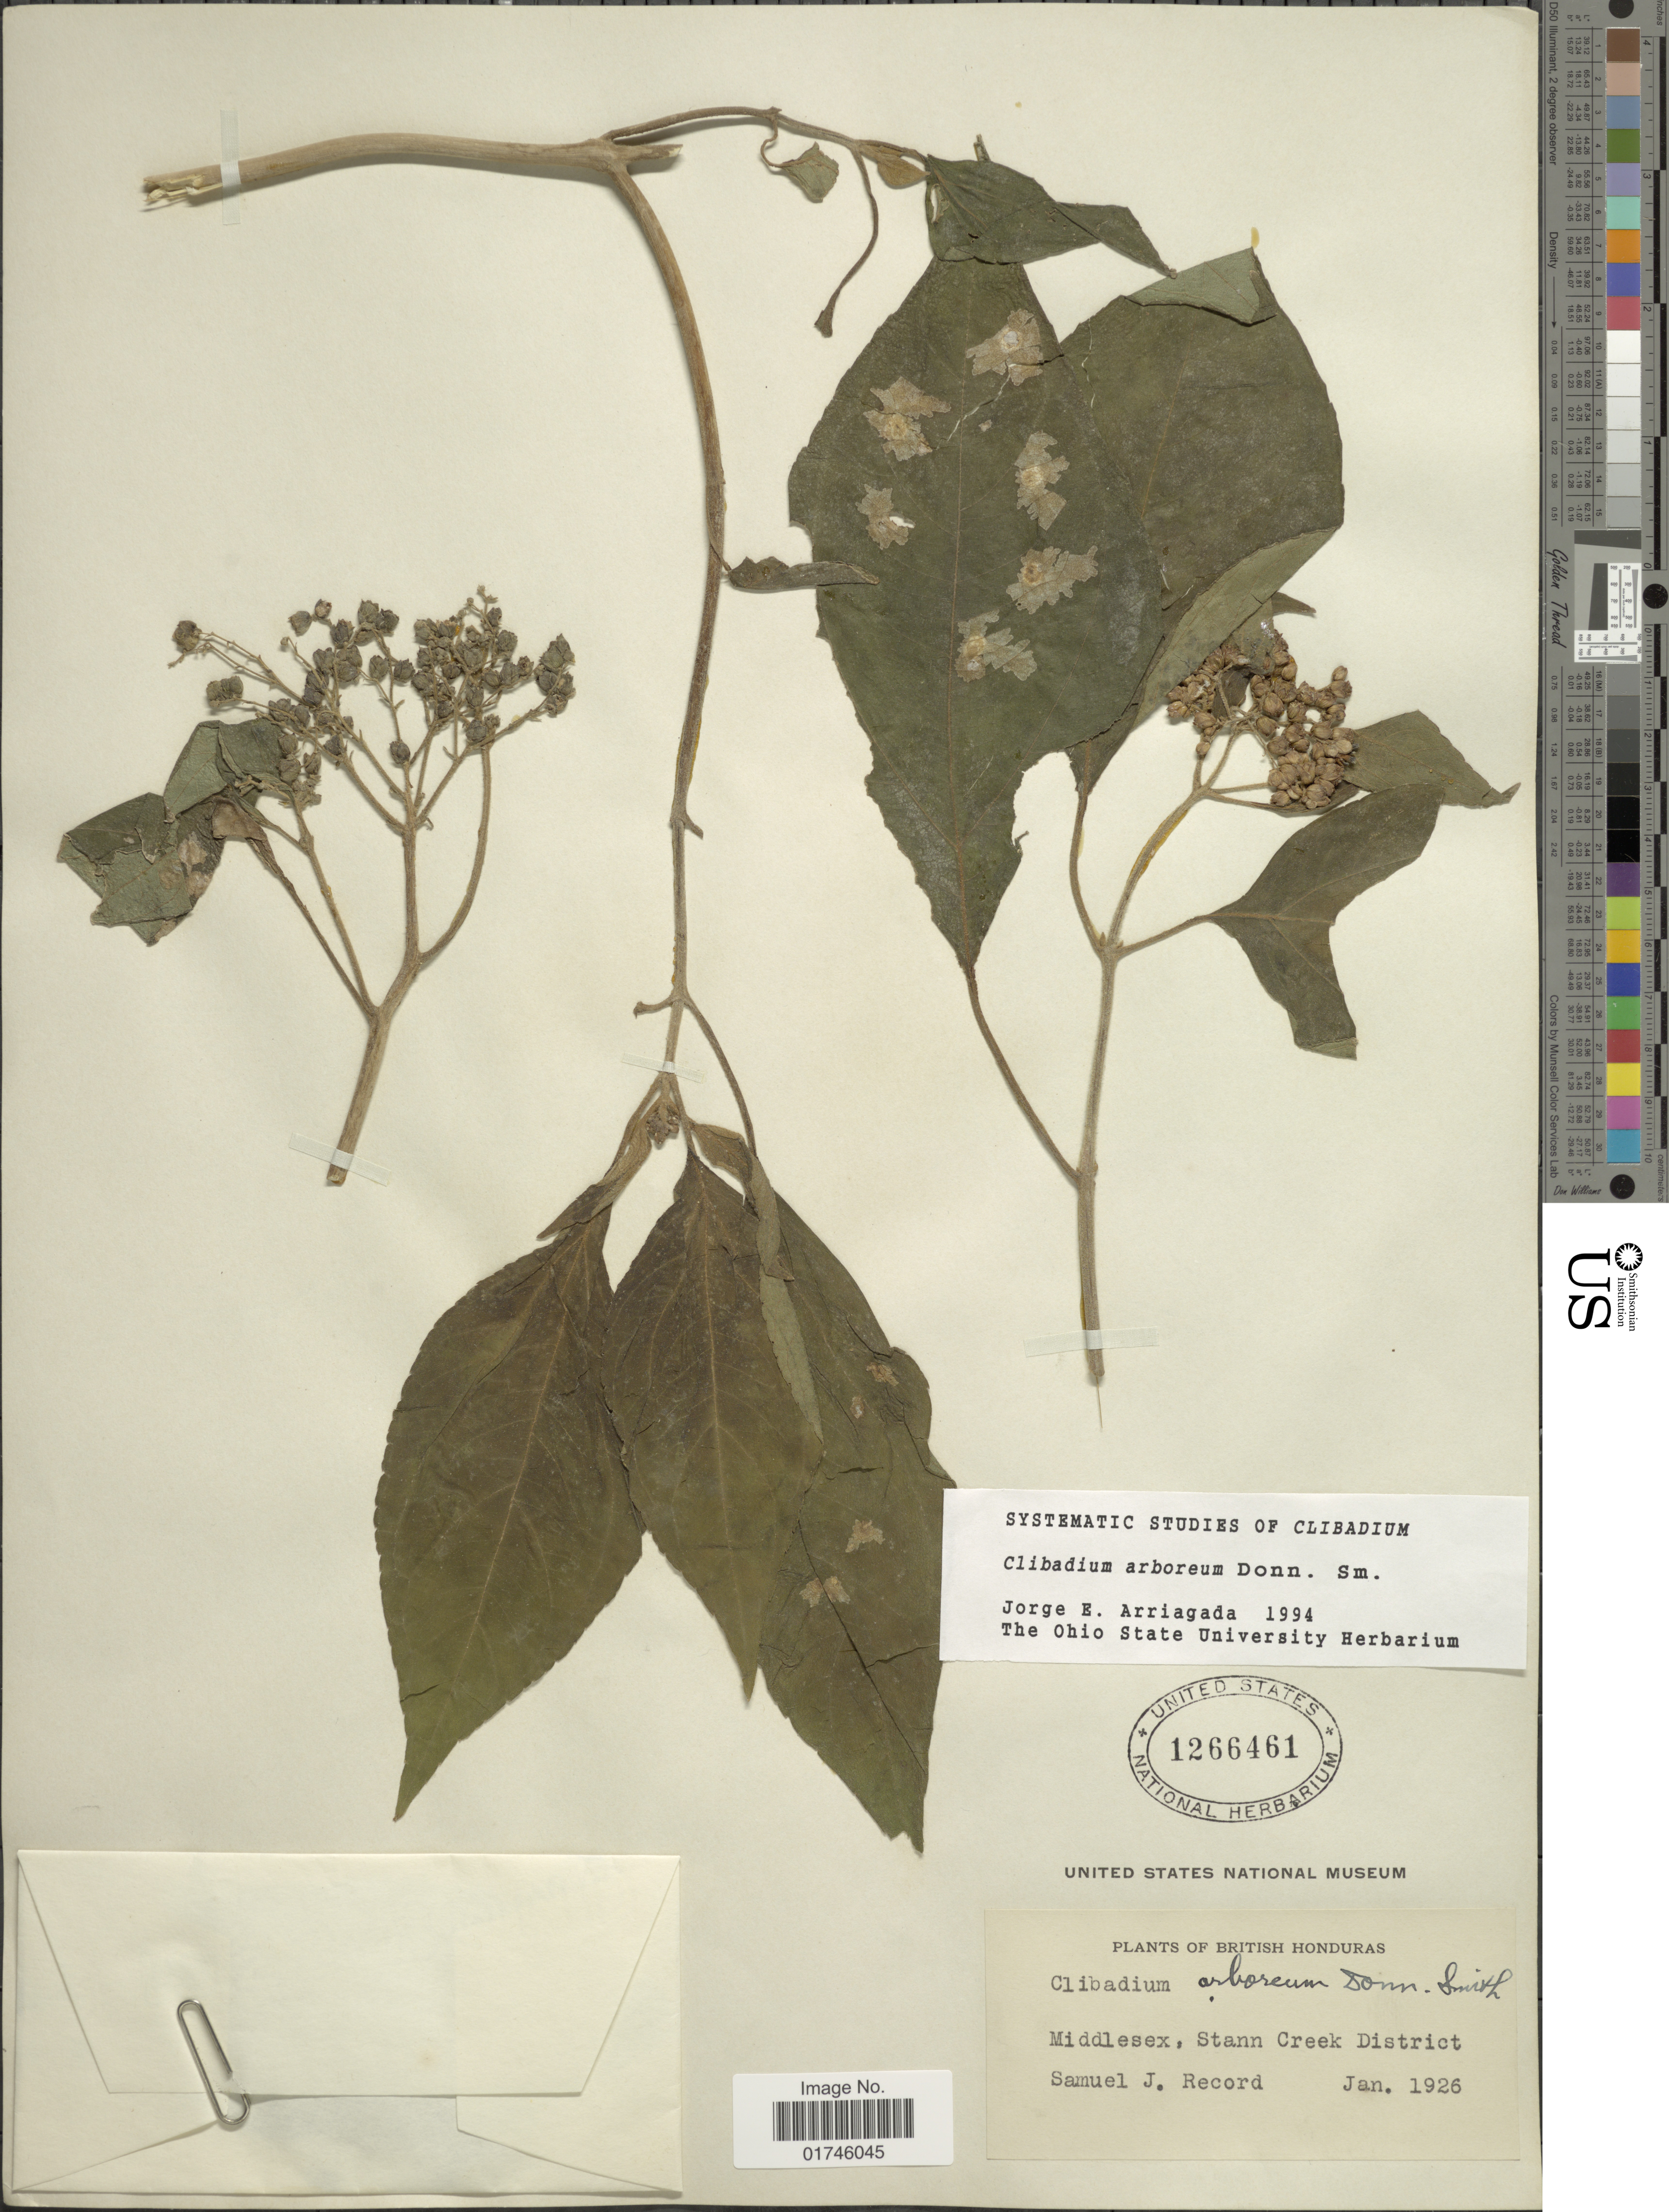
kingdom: Plantae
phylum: Tracheophyta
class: Magnoliopsida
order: Asterales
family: Asteraceae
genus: Clibadium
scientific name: Clibadium arboreum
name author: Donn. Sm.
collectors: S. J. Record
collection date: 1926-01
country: Belize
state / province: Stann Creek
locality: Middlesex, Stann Creek District.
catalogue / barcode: US 1266491